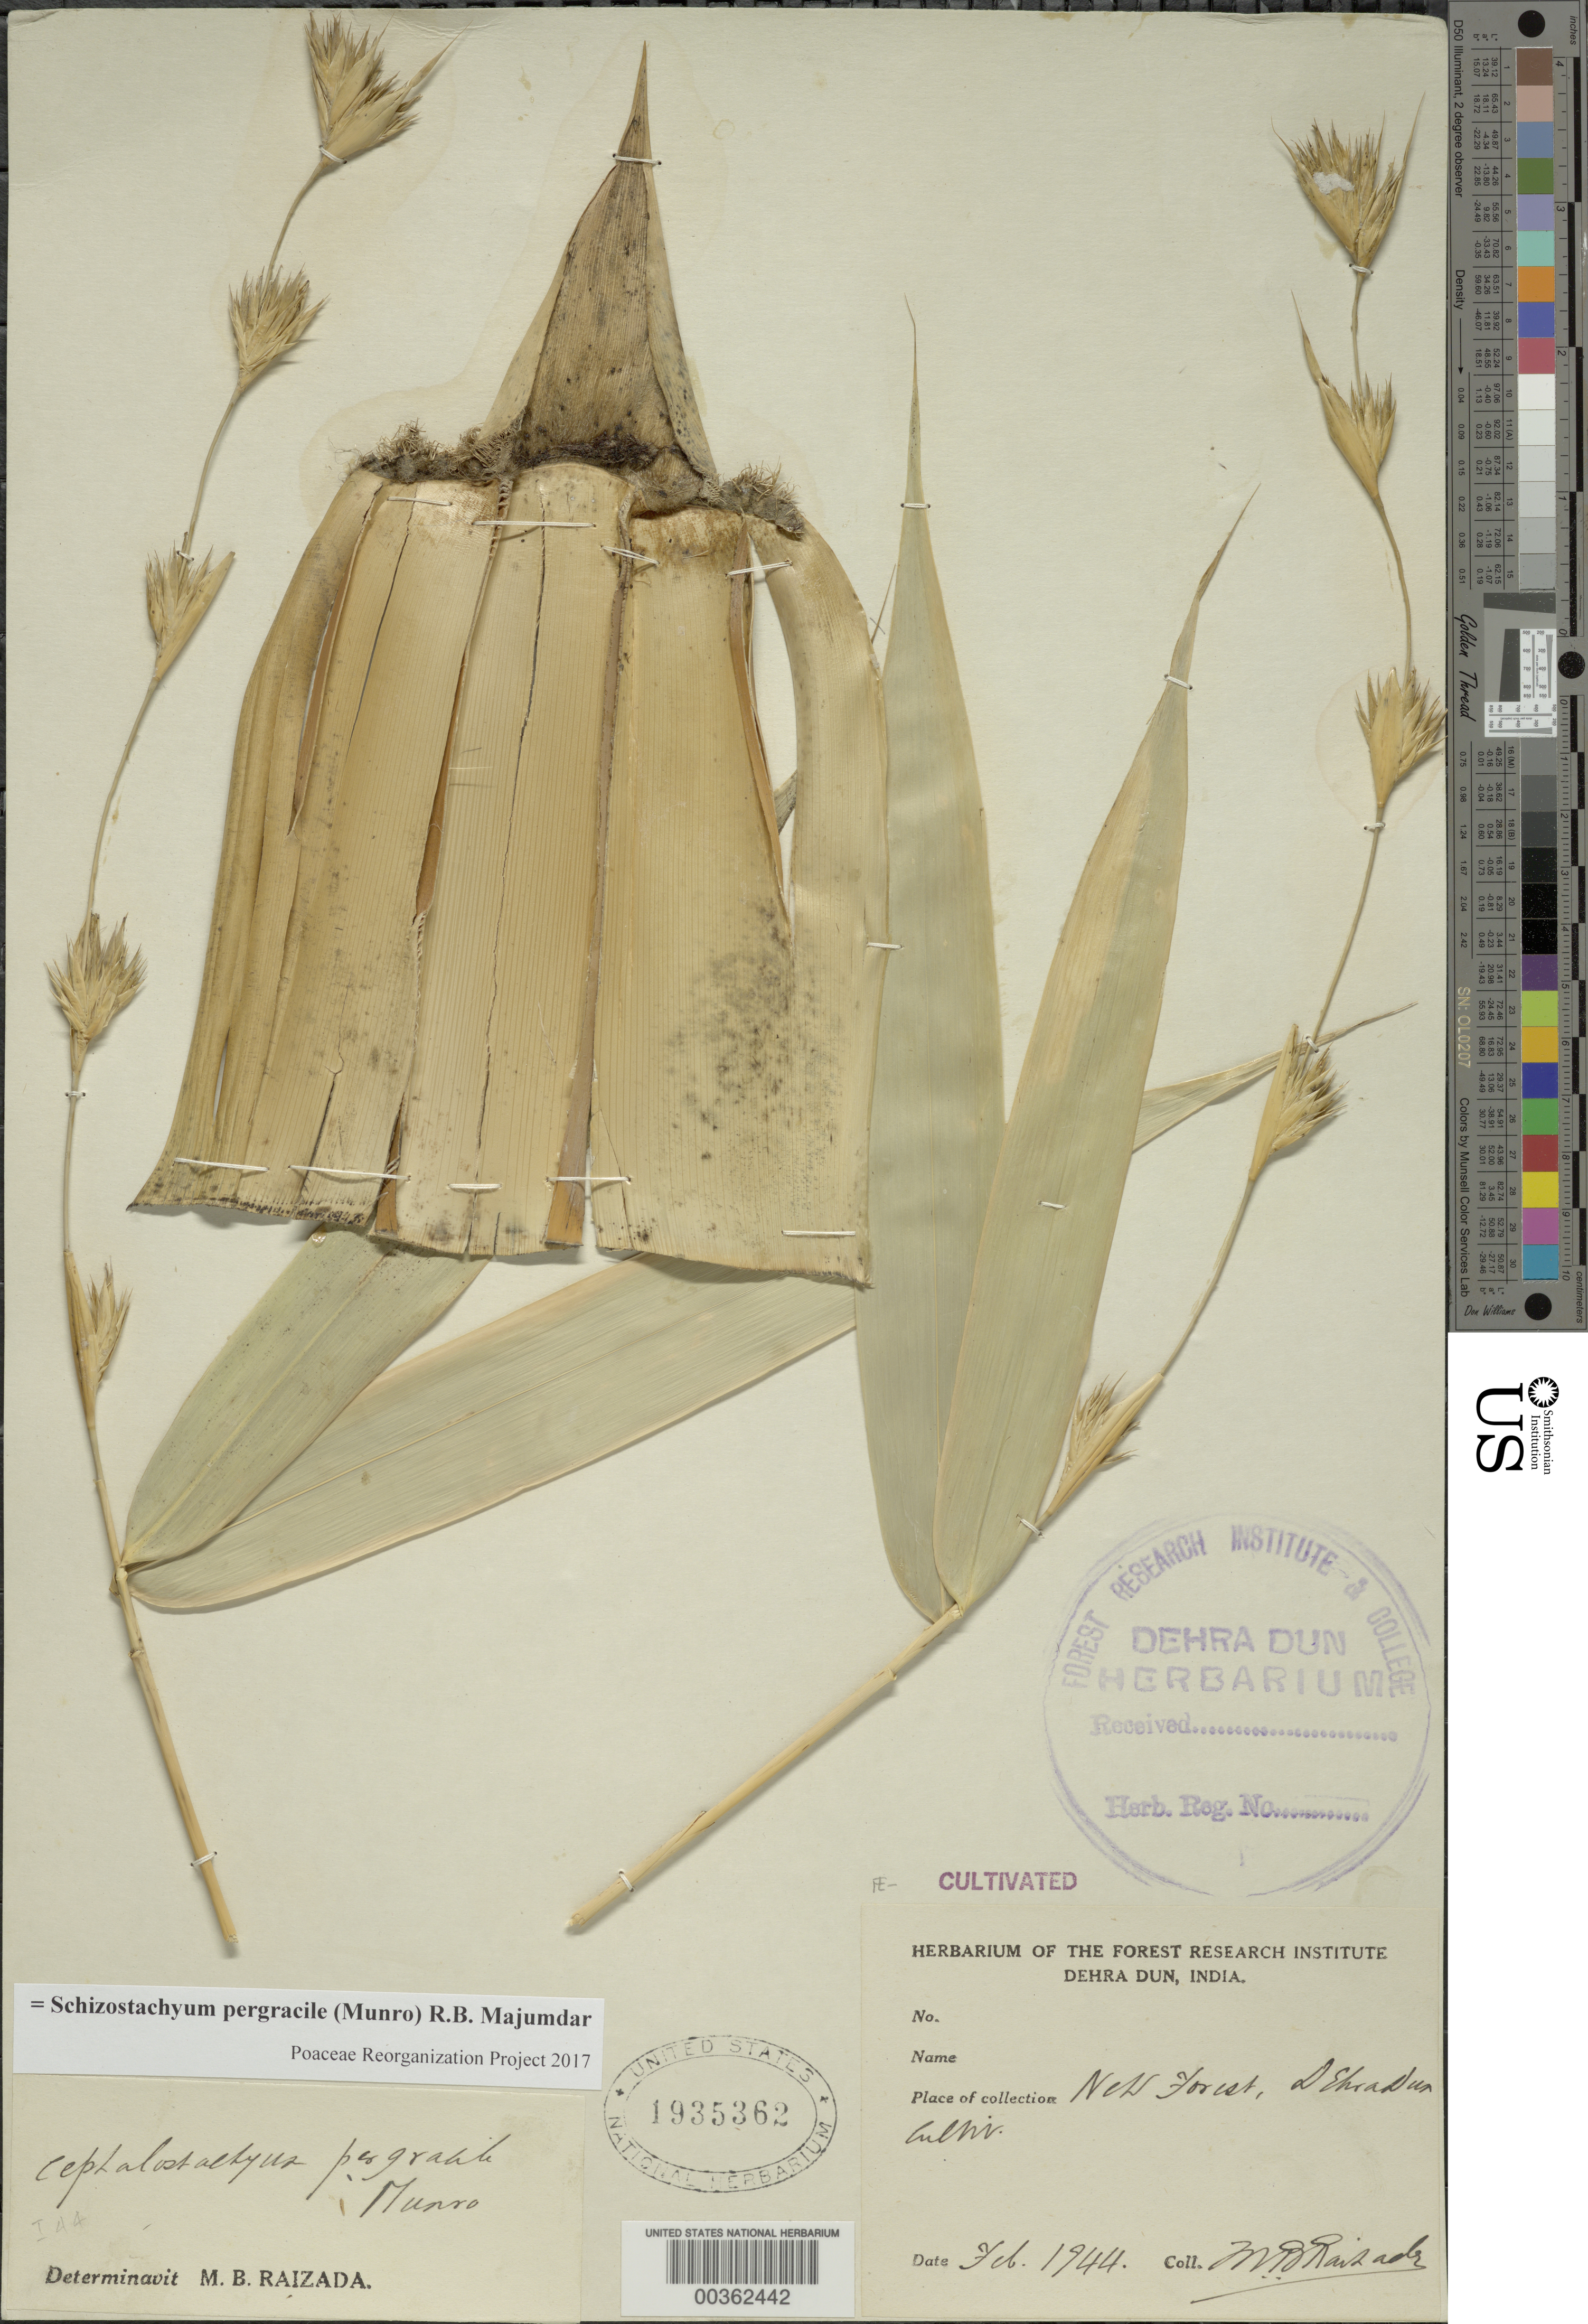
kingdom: Plantae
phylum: Tracheophyta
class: Liliopsida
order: Poales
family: Poaceae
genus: Schizostachyum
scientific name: Schizostachyum pergracile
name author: (Munro) R.B. Majumdar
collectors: M. Raizada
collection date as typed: Feb 1944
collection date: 1944-02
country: India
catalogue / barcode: US 1935362